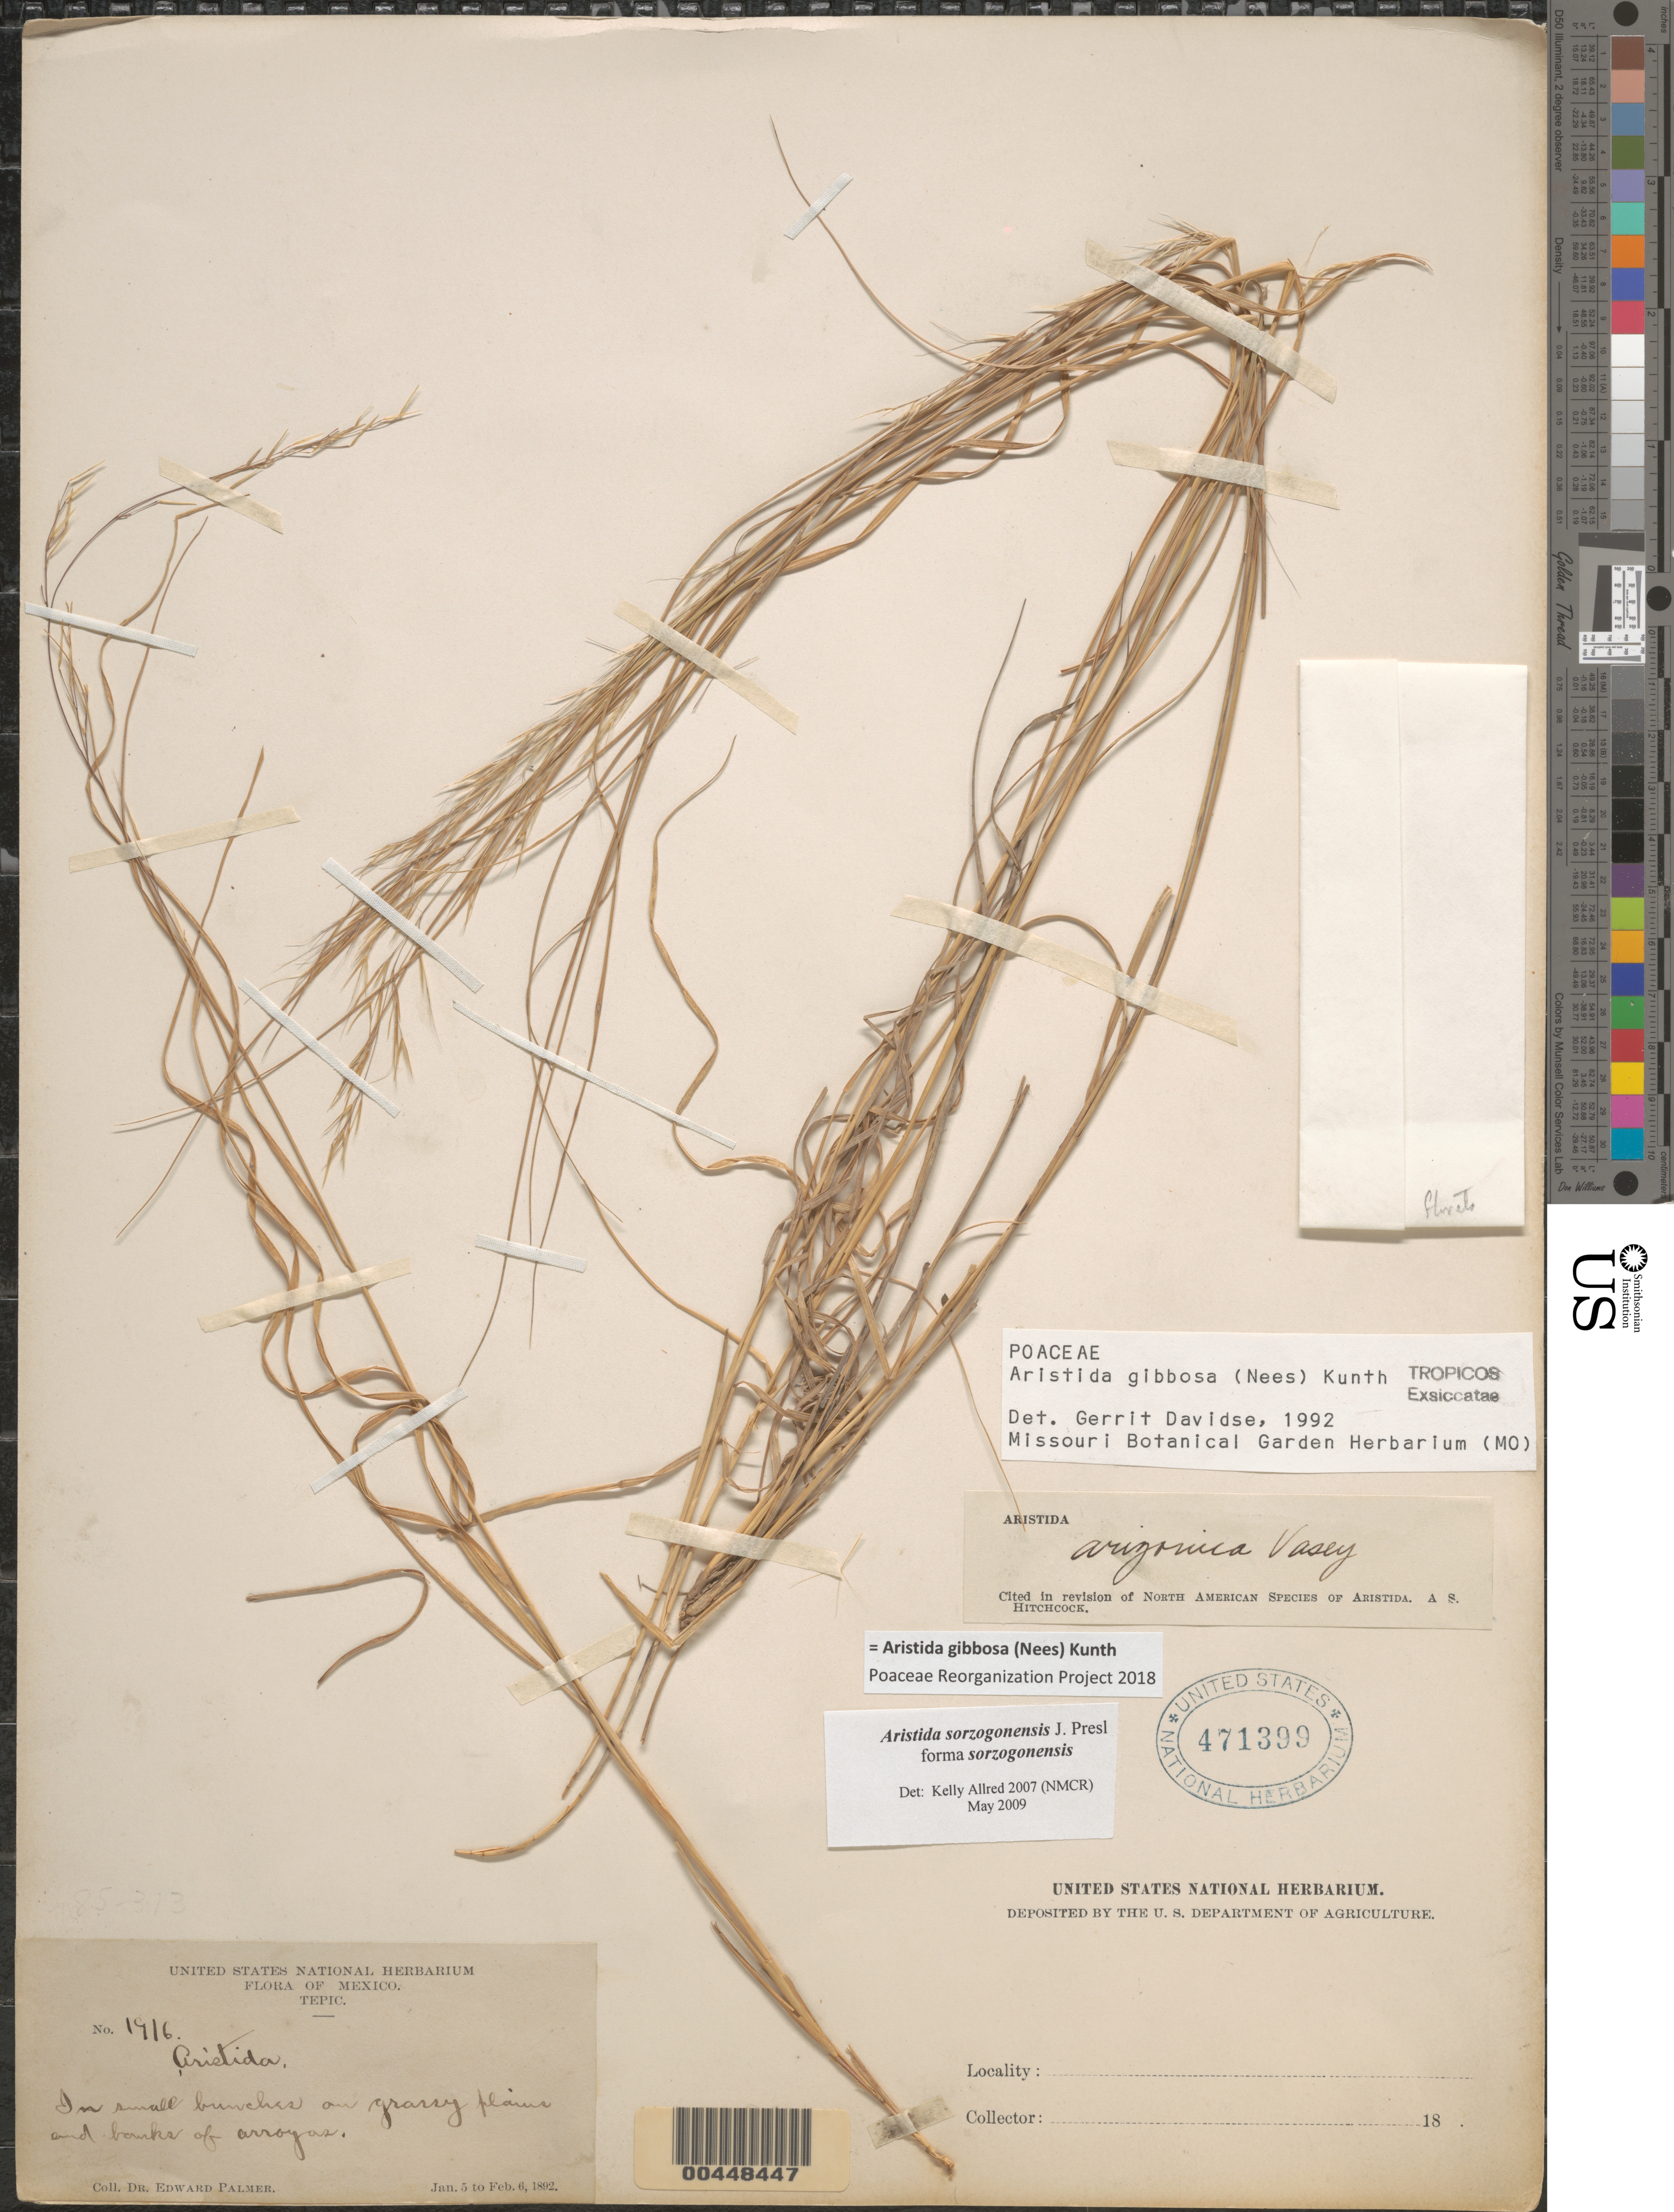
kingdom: Plantae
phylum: Tracheophyta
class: Liliopsida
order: Poales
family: Poaceae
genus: Aristida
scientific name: Aristida sorzogonensis f. sorzogonensis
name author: J. Presl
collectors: E. Palmer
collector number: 1916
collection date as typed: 5 Jan 1892 to 6 Feb 1892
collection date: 1892-01-05/1892-02-06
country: Mexico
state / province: Nayarit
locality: Tepic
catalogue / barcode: US 471399